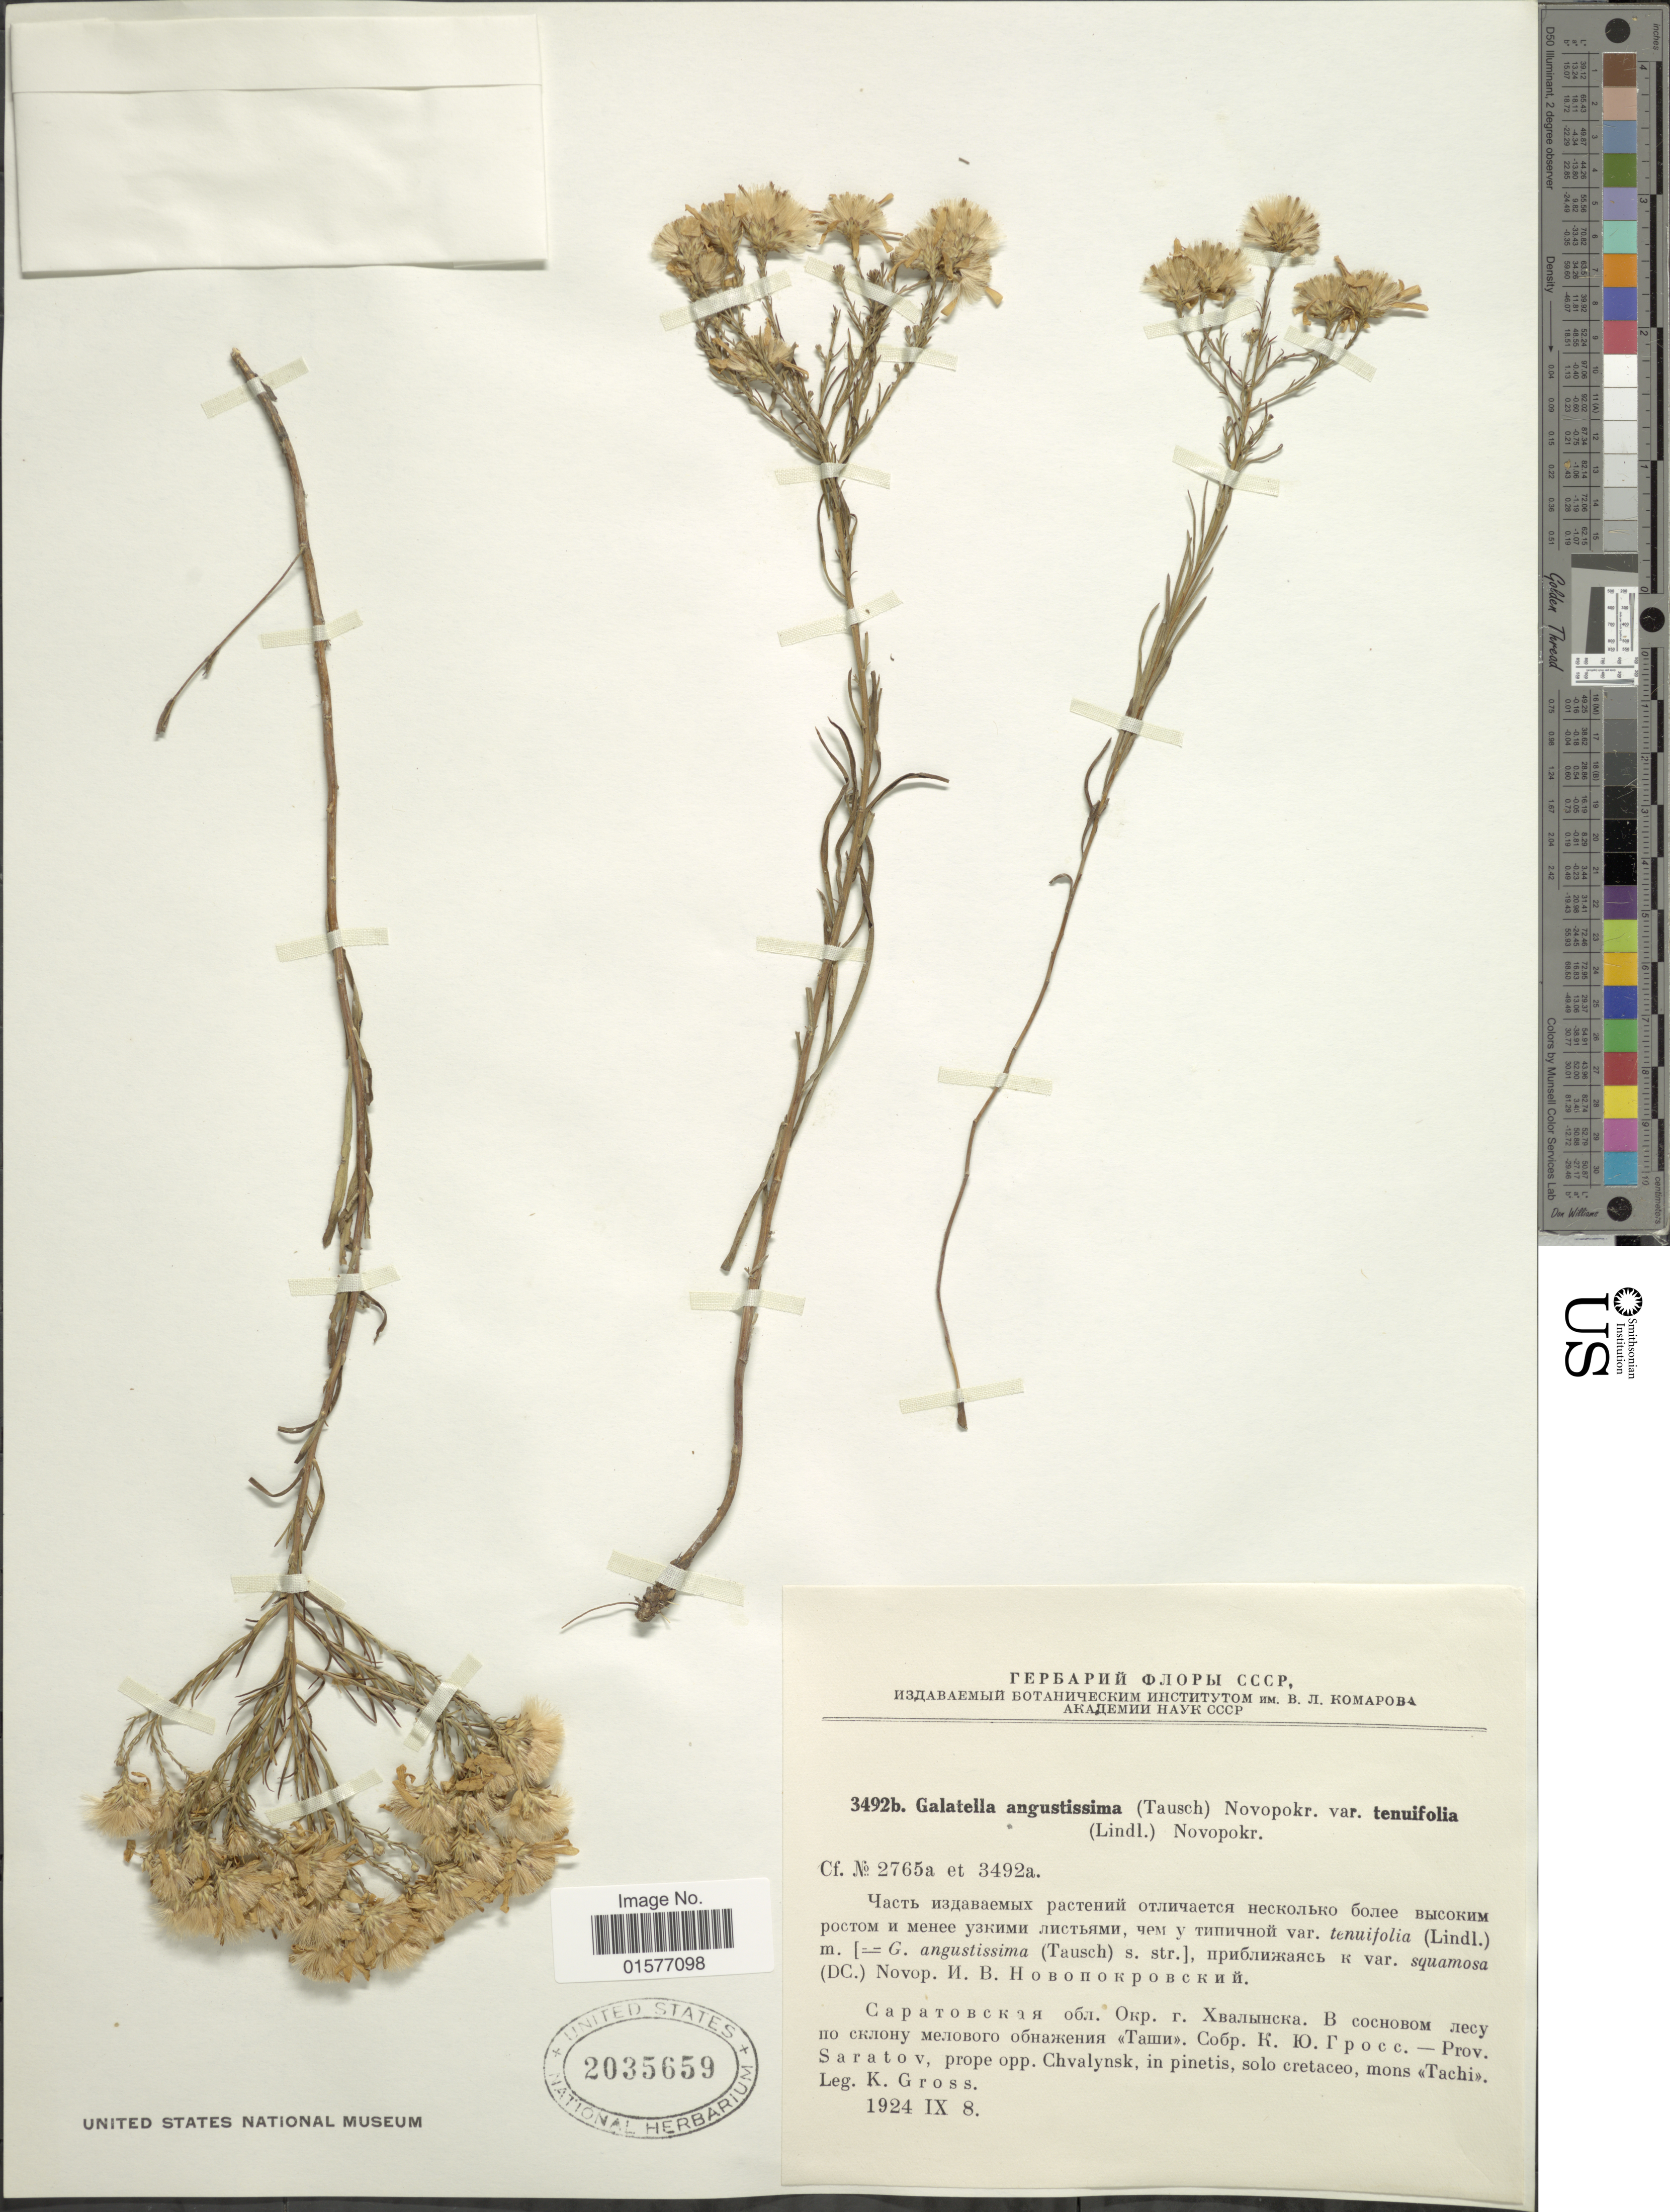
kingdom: Plantae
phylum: Tracheophyta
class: Magnoliopsida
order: Asterales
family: Asteraceae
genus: Galatella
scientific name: Galatella angustissima var. tenuifolia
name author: (Lindl.) Novopokr.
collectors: K. Gross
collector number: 3492b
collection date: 1924-09-08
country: Russian Federation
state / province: Saratov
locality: Saratov, prope opp. Chvalynsk, in pinetis, solo cretaceo, mons (Tachi)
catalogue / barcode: US 2035659